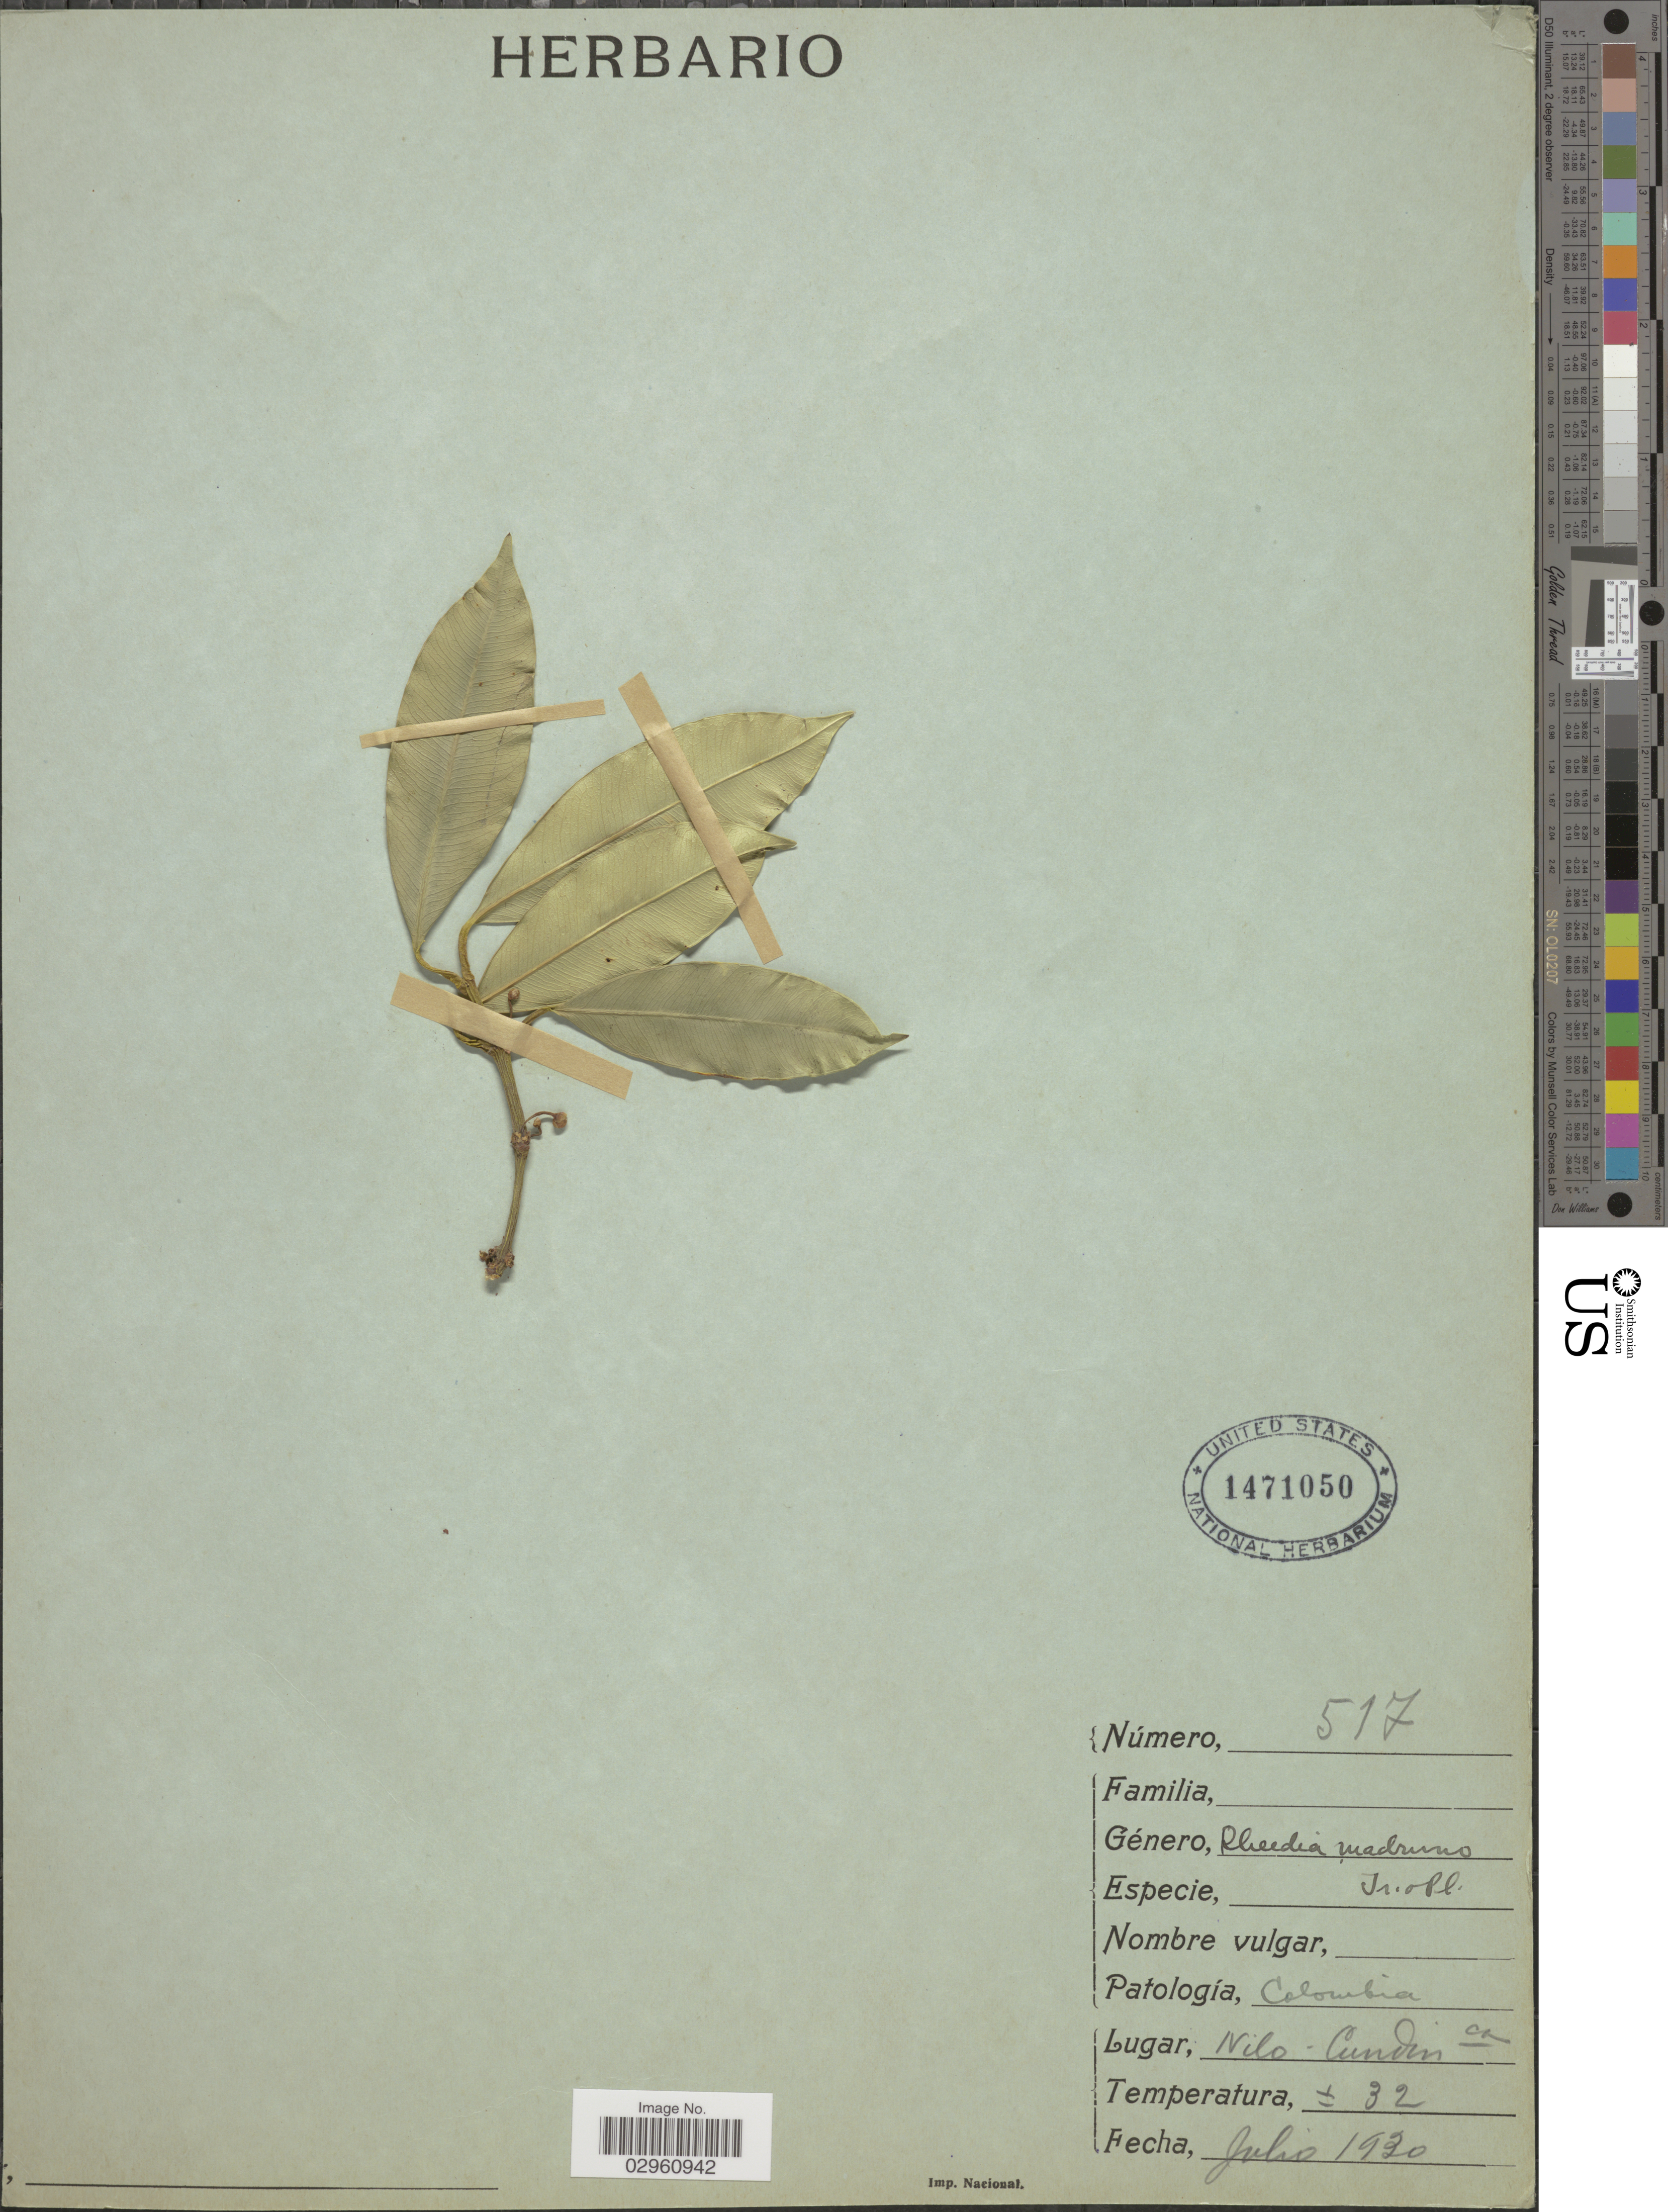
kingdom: Plantae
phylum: Tracheophyta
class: Magnoliopsida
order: Malpighiales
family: Clusiaceae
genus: Garcinia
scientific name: Garcinia madruno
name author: (Kunth) Hammel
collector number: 517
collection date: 1930-07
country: Colombia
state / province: Cundinamarca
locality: Nilo, Cundinca.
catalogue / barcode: US 1471050